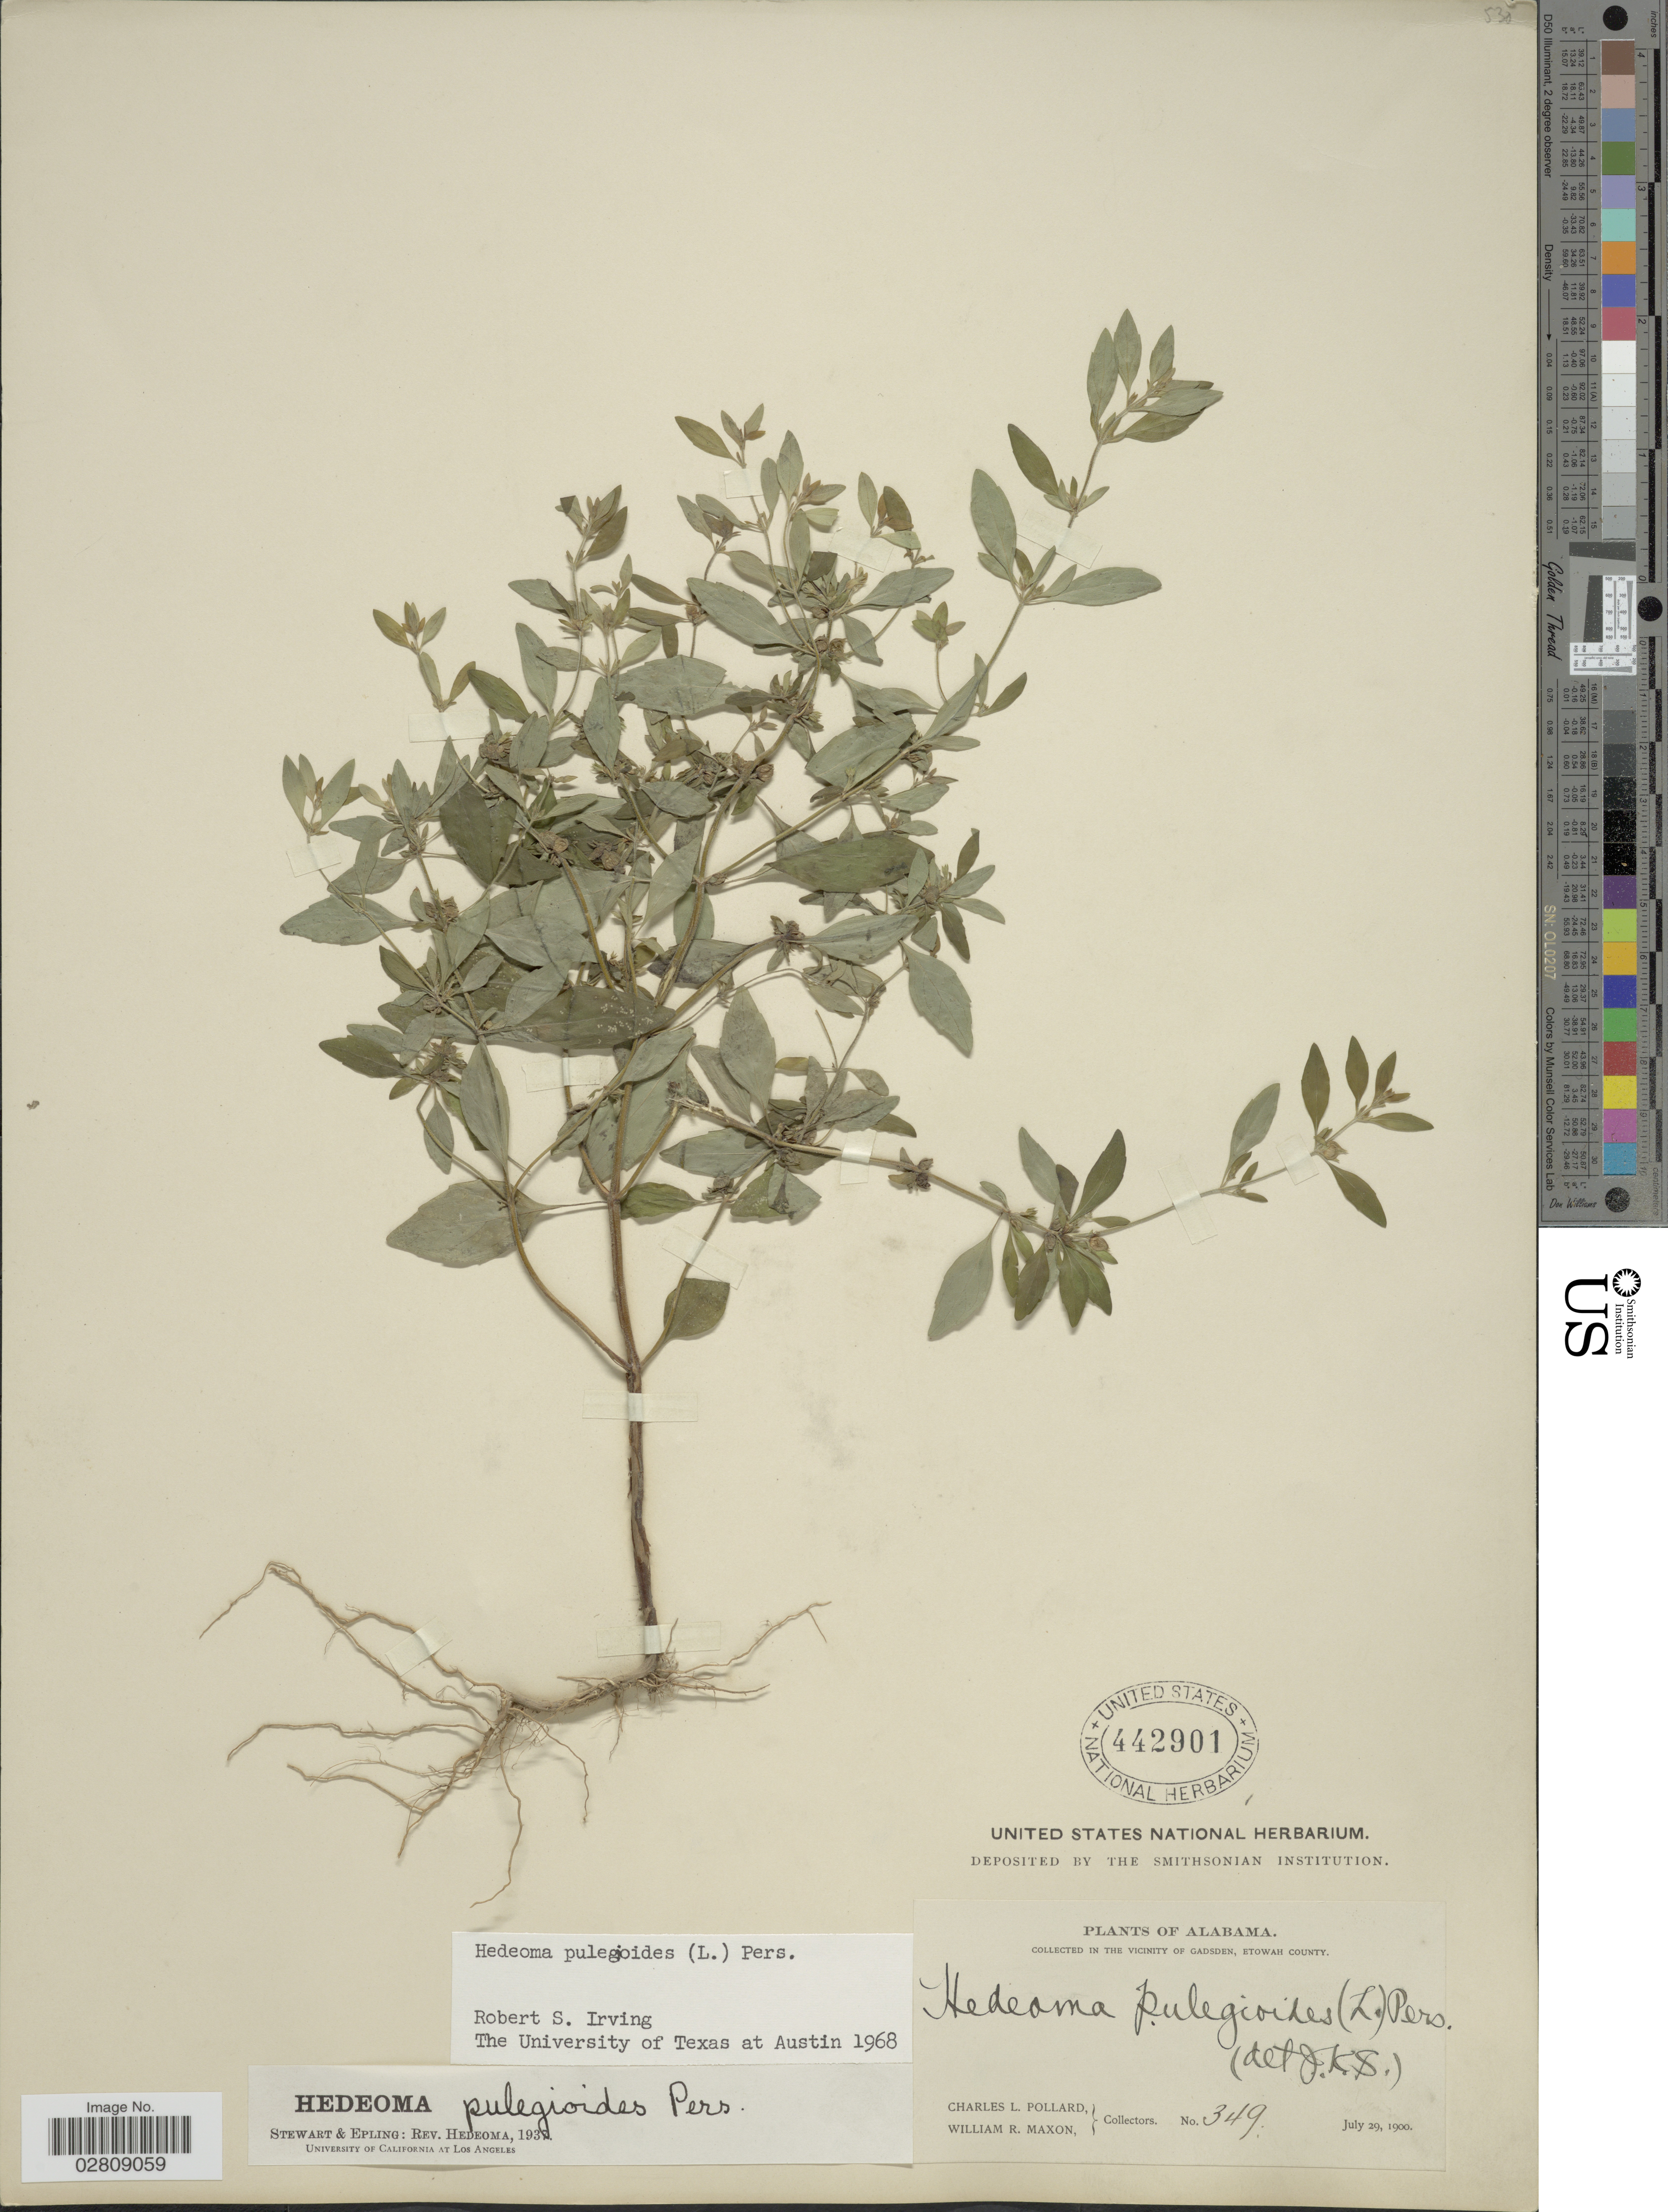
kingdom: Plantae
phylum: Tracheophyta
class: Magnoliopsida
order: Lamiales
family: Lamiaceae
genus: Hedeoma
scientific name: Hedeoma pulegioides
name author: (L.) Pers.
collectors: C. L. Pollard & W. R. Maxon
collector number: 349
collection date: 1900-07-29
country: United States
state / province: Alabama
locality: In the vicinity of Gasden, Etowah County.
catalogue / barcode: US 442901